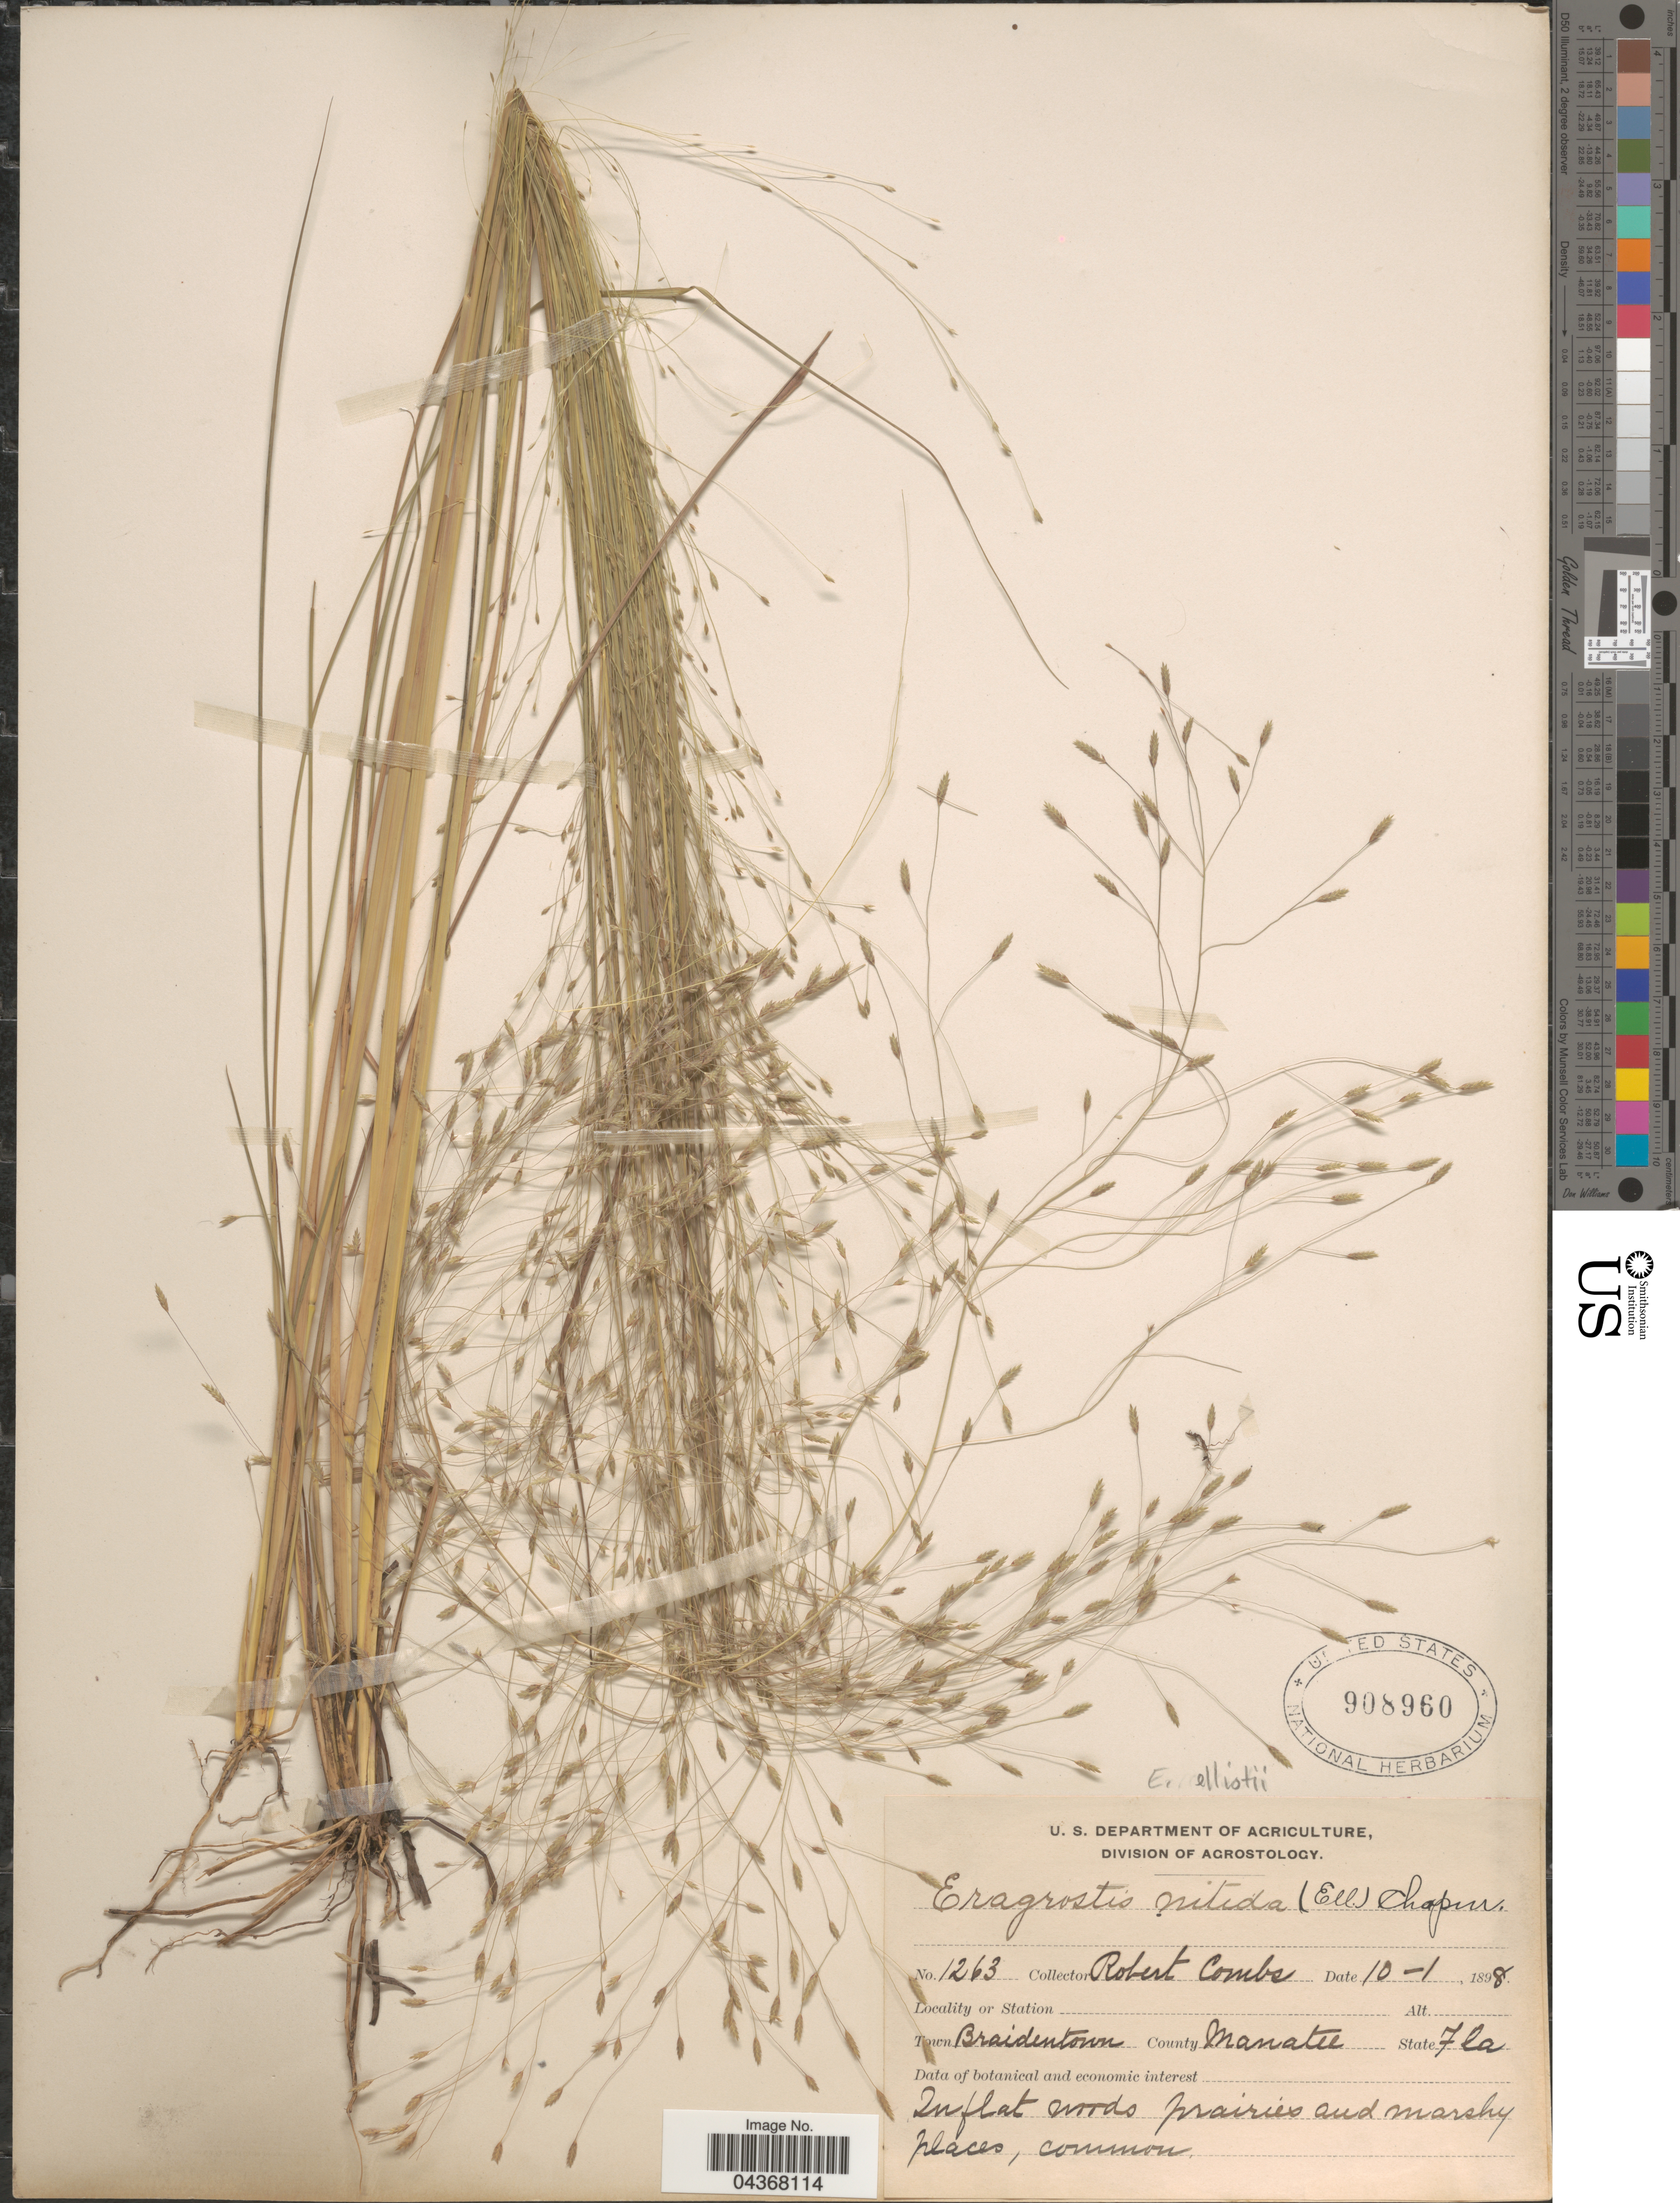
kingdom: Plantae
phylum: Tracheophyta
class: Liliopsida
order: Poales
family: Poaceae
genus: Eragrostis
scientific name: Eragrostis elliottii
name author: S. Watson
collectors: R. Combs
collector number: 1263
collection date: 1898-01-10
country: United States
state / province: Florida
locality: Braidentown. County Manatee.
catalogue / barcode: US 908960